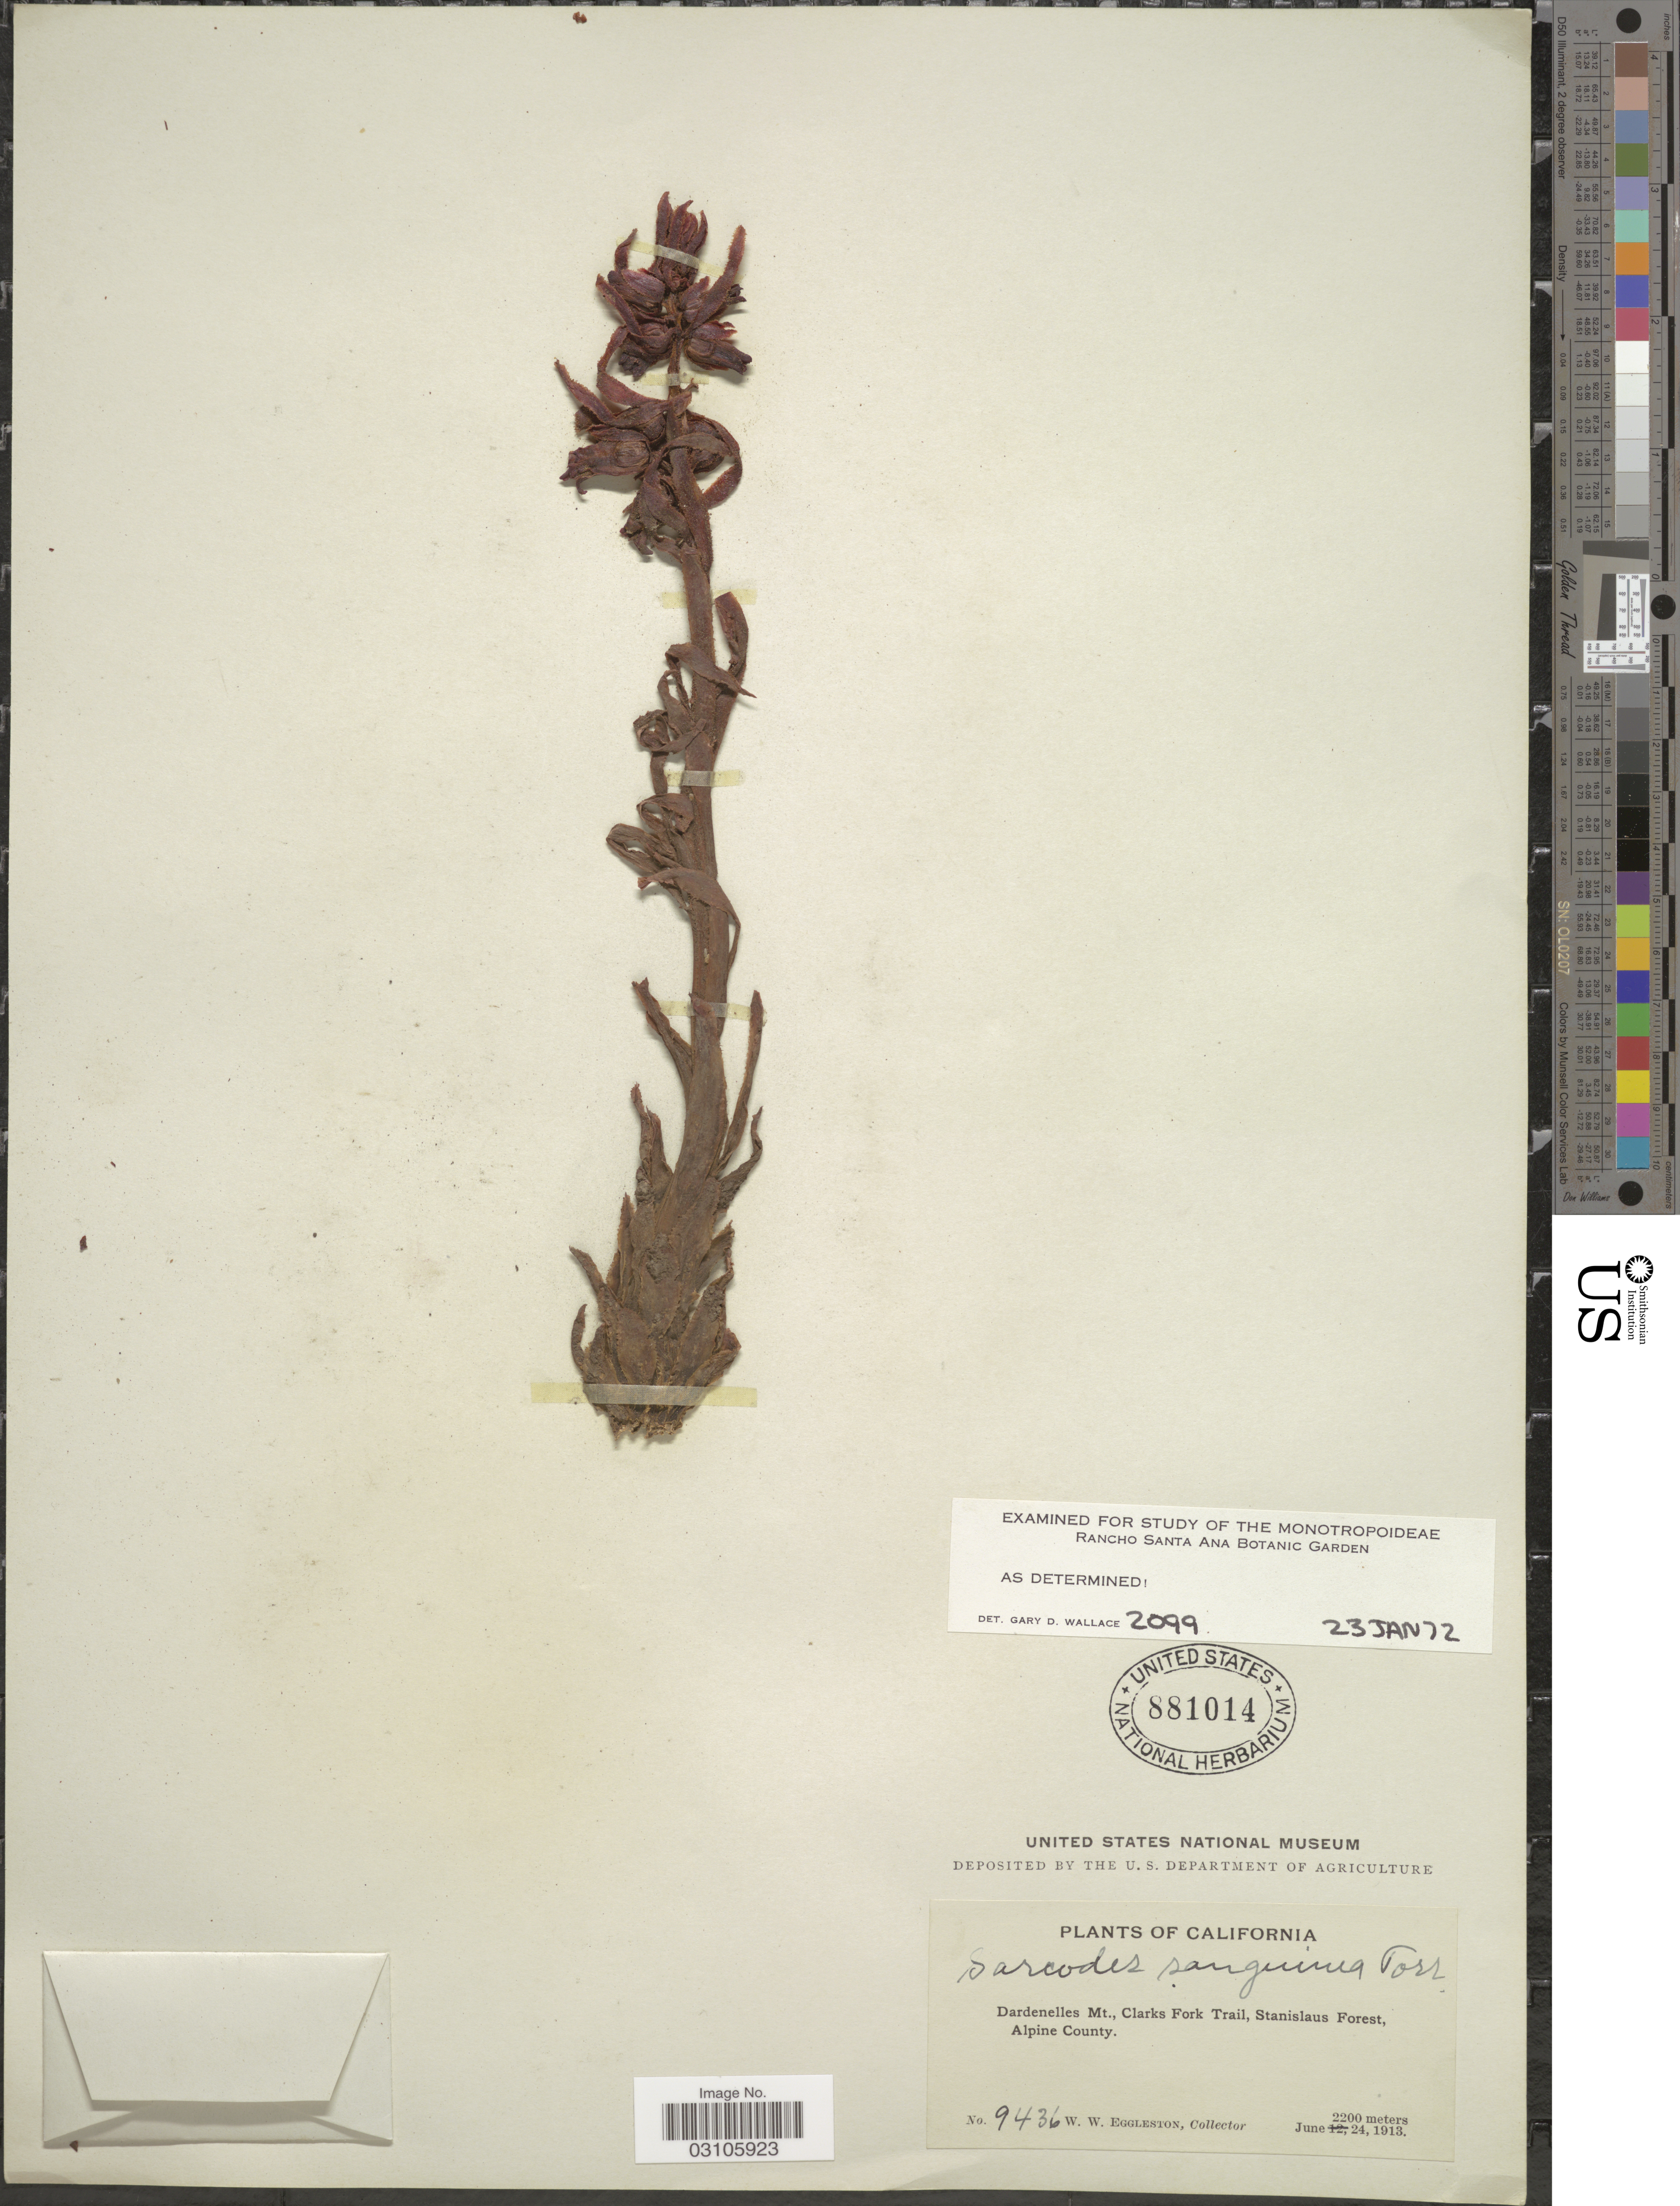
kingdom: Plantae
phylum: Tracheophyta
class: Magnoliopsida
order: Ericales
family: Ericaceae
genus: Sarcodes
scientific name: Sarcodes sanguinea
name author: Torr.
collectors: W. W. Eggleston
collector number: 9436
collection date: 1913-06-24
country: United States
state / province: California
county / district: Alpine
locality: Dardenelles Mt., Clarks Fork Trail, Stanislaus Forest, Alpine County.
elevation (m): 2200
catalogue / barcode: US 881014